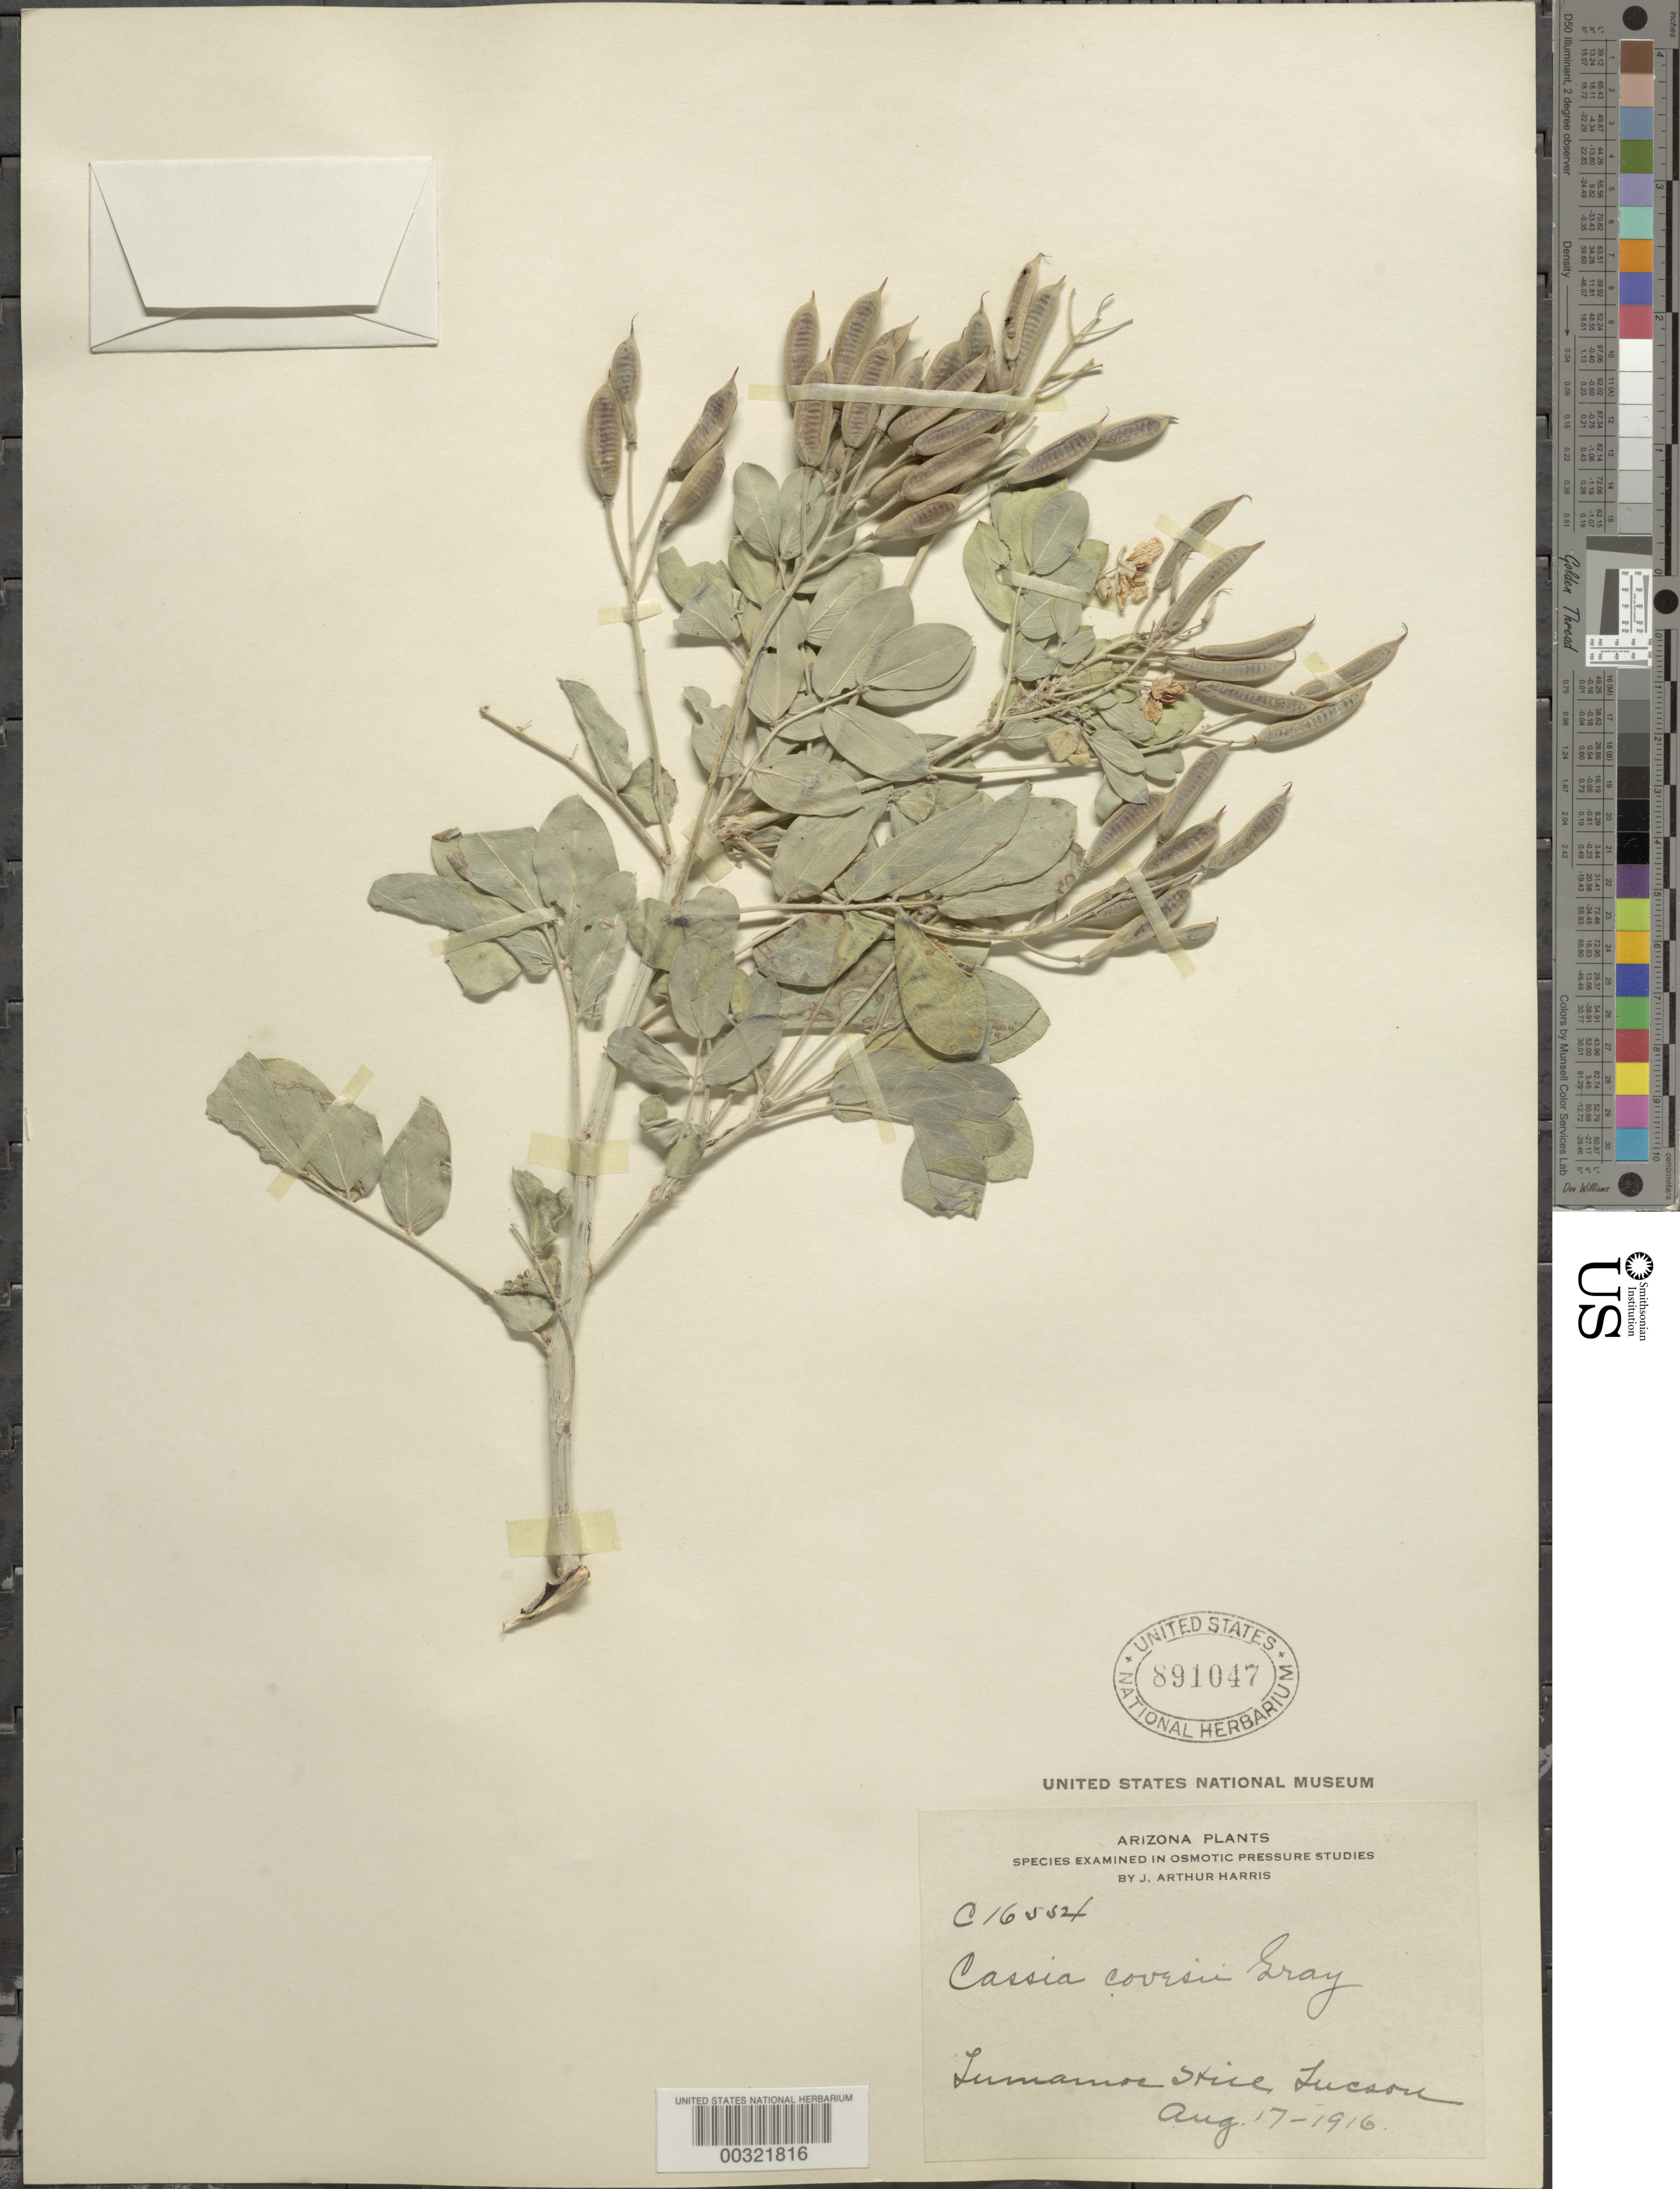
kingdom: Plantae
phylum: Tracheophyta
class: Magnoliopsida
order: Fabales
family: Fabaceae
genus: Senna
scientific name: Senna covesii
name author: (A. Gray) H.S. Irwin & Barneby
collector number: C16554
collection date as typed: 17 Aug 1916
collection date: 1916-08-17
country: United States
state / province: Arizona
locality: Lumamor hill, tucson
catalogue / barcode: US 891047